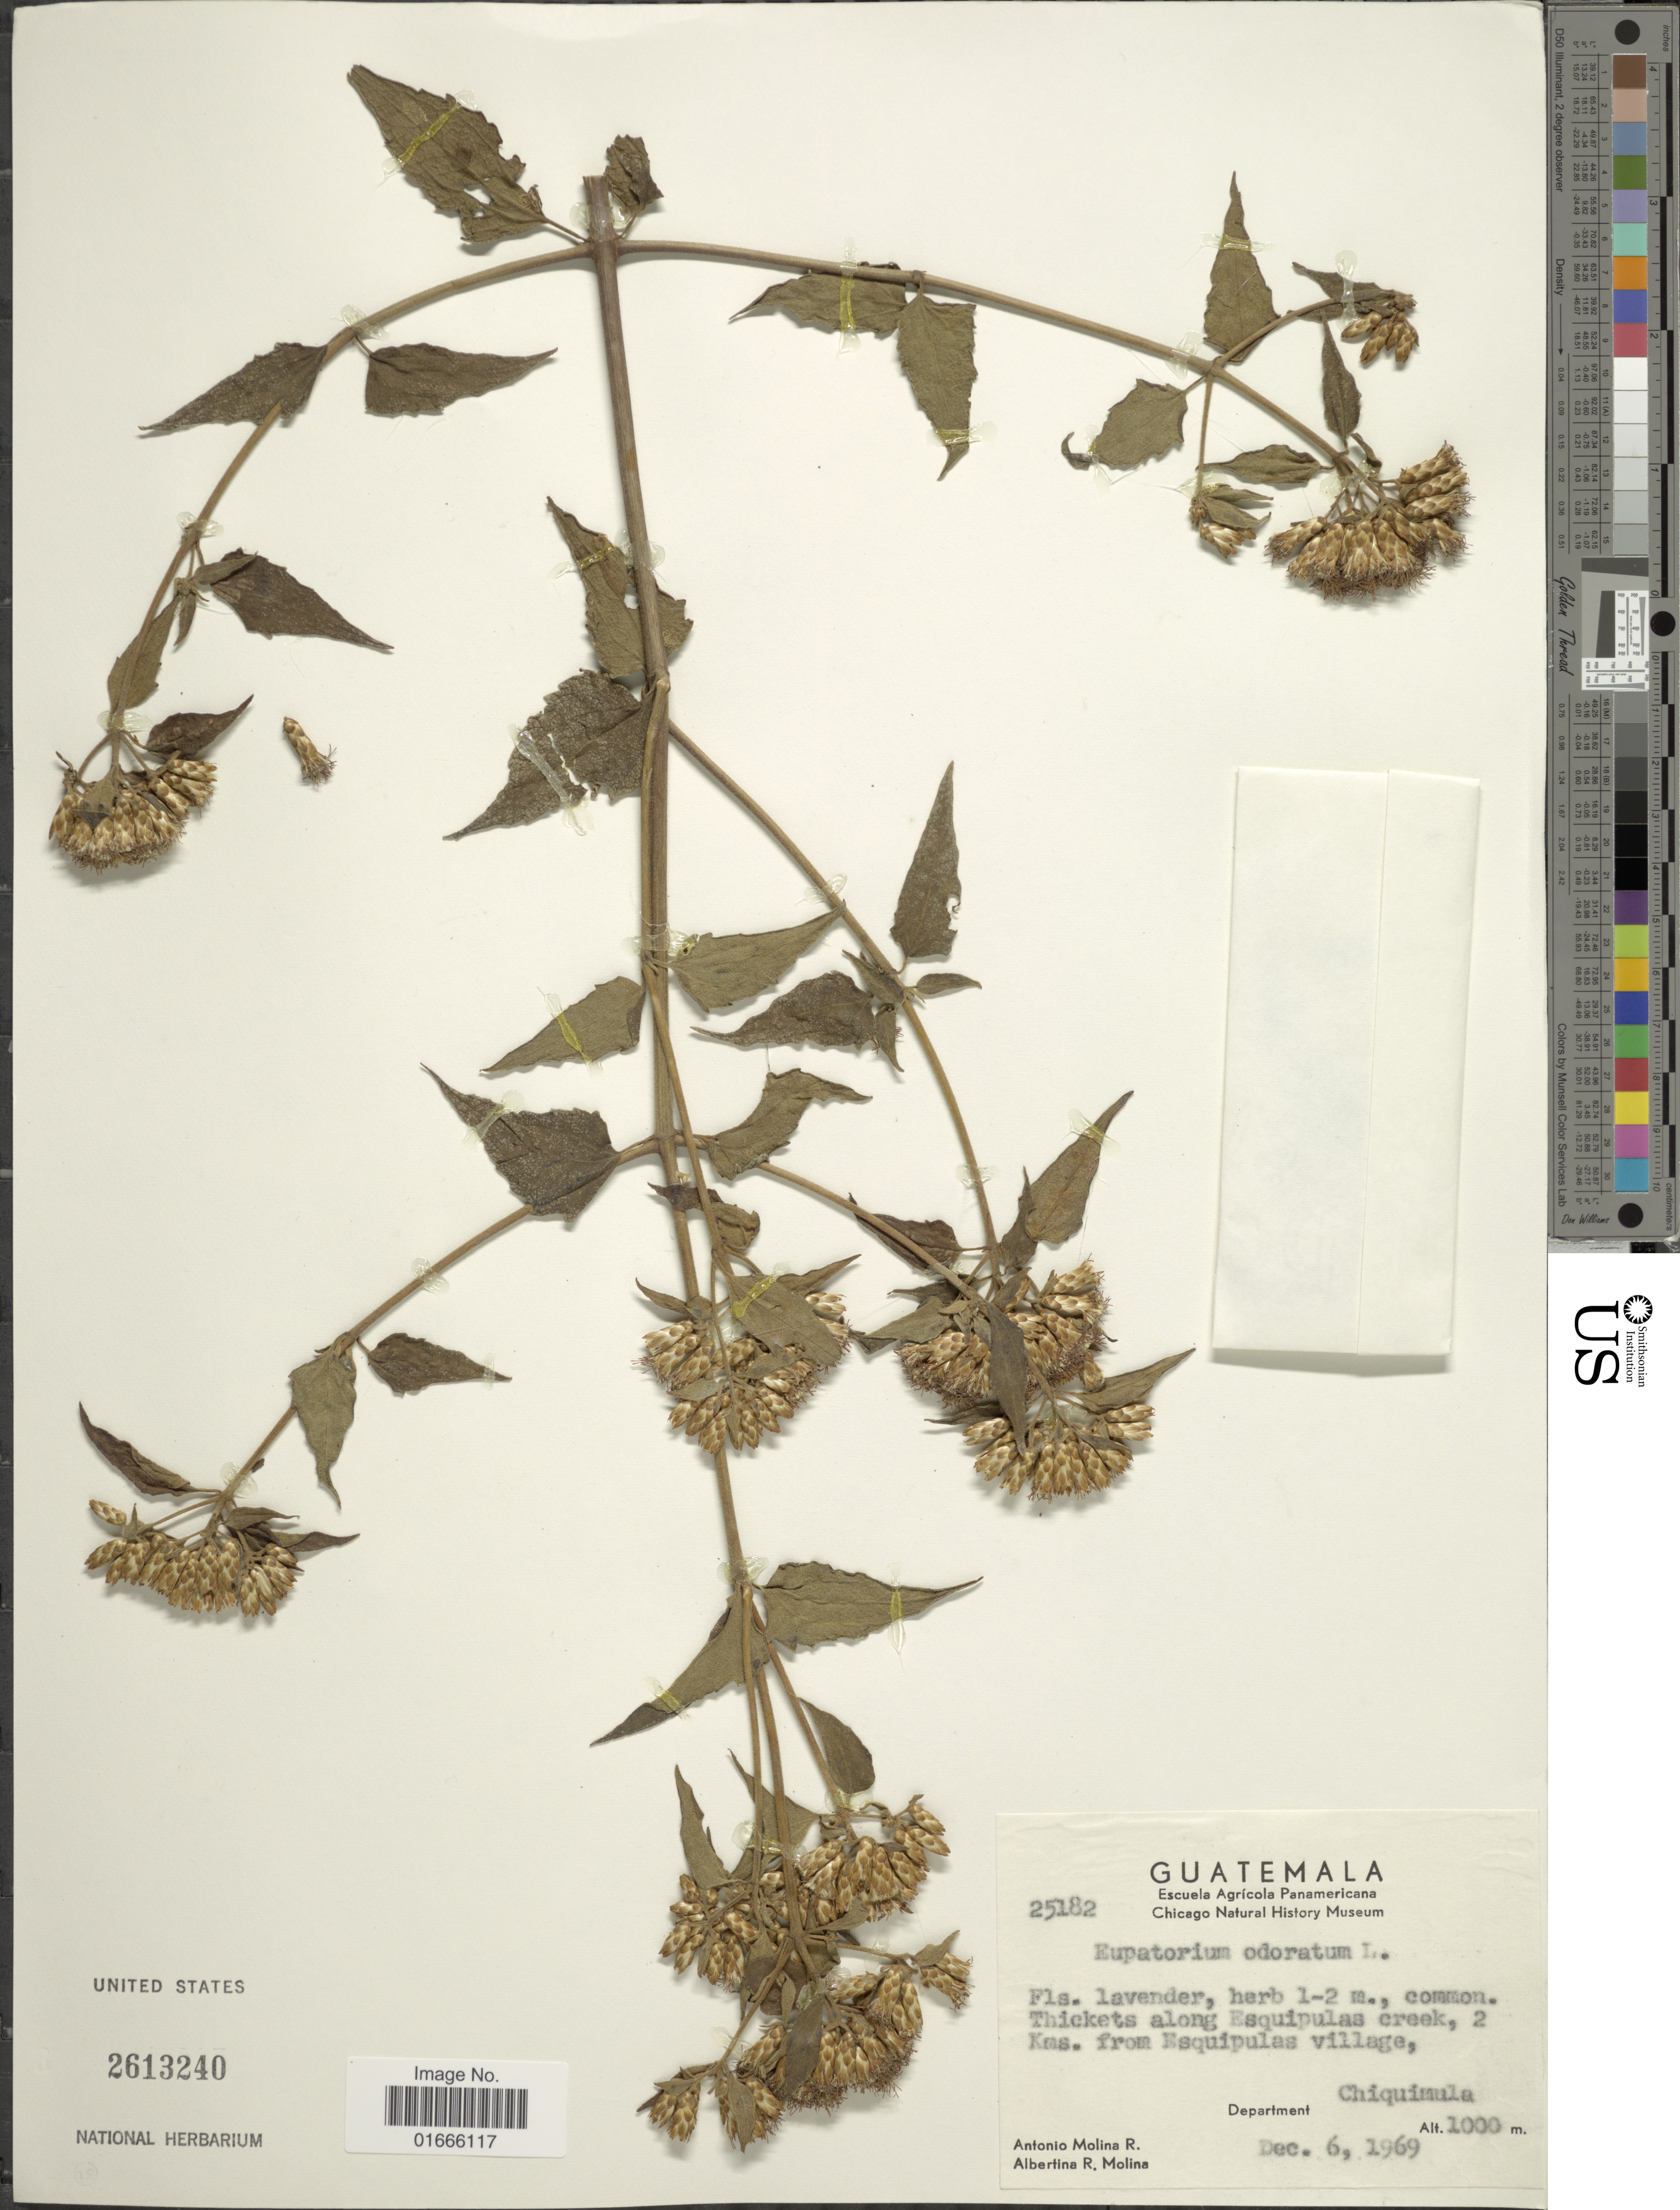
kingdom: Plantae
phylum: Tracheophyta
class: Magnoliopsida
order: Asterales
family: Asteraceae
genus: Chromolaena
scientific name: Chromolaena odorata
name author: (L.) R.M. King & H. Rob.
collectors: A. Molina R. & A. R. Molina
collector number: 25182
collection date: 1969-12-06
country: Guatemala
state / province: Chiquimula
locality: Along Esquipulas creek, 2 Kms. from Esquipulas village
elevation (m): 1000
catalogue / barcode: US 2613240